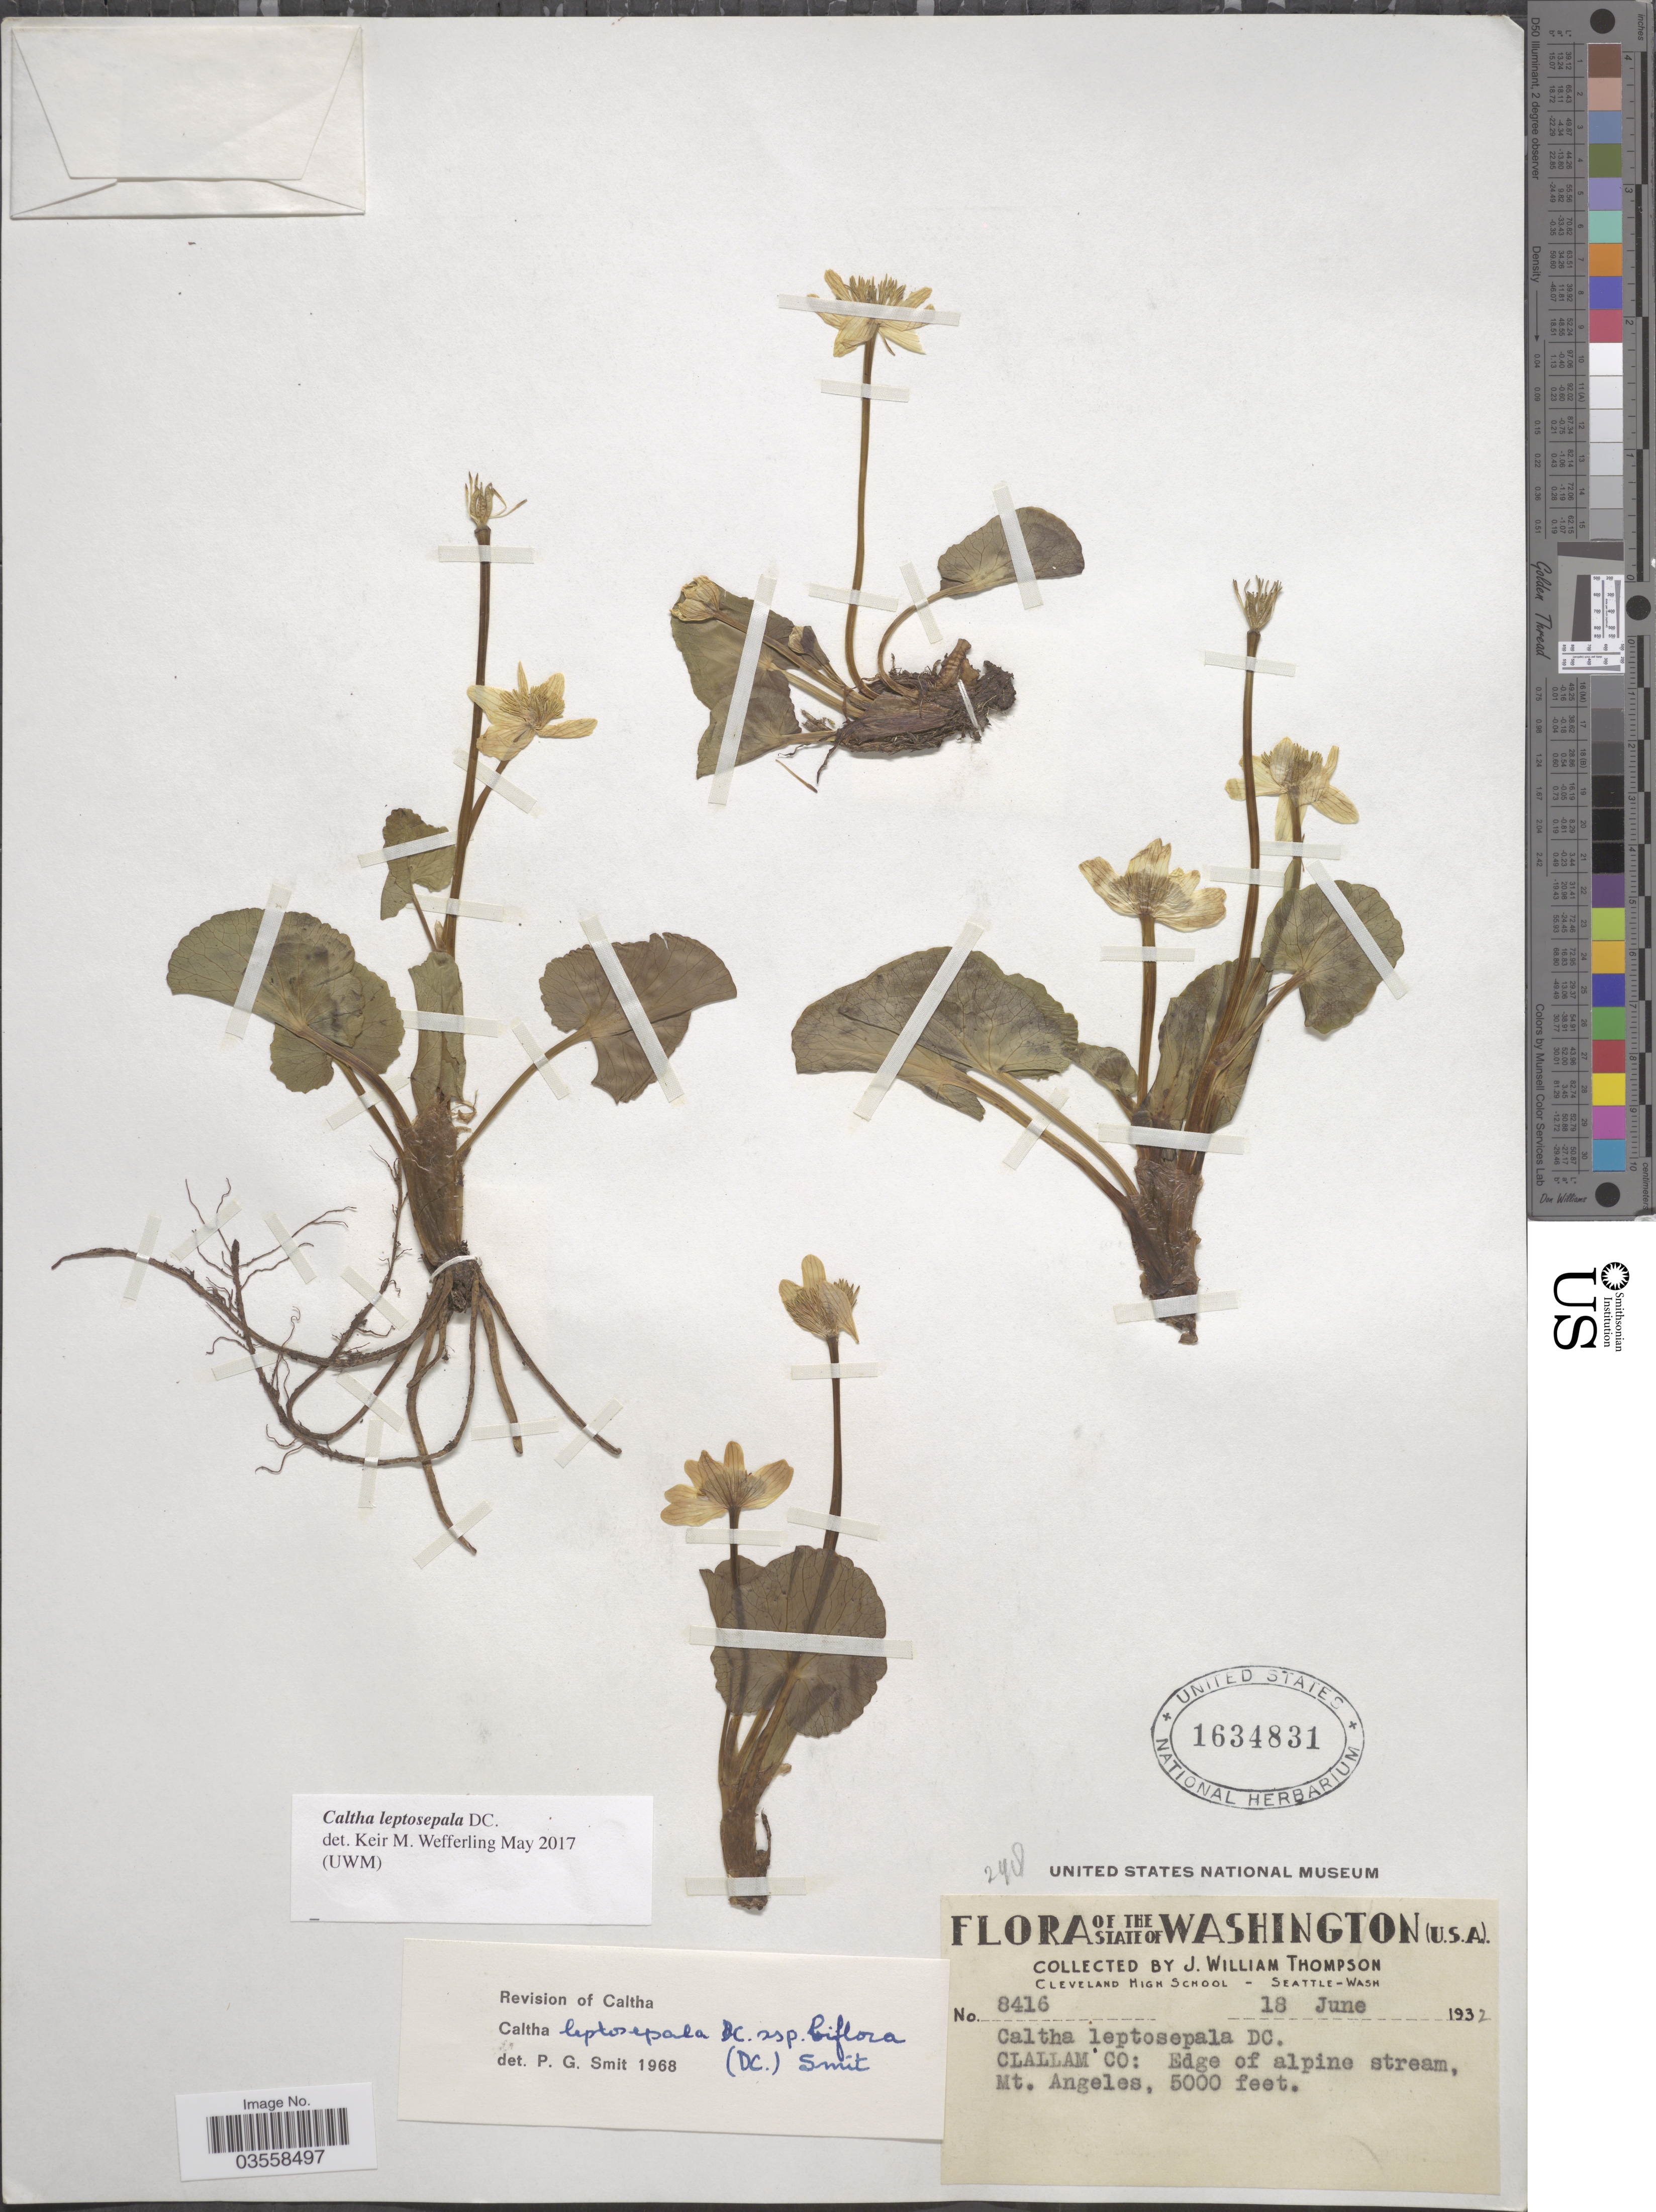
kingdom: Plantae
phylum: Tracheophyta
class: Magnoliopsida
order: Ranunculales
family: Ranunculaceae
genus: Caltha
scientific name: Caltha leptosepala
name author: DC.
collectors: J. W. Thompson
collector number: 8416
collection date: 1932-06-18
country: United States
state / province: Washington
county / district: Clallam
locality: Clallam Co: Edge of alpine stream, Mt. Angeles.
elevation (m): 1524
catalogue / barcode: US 1634831